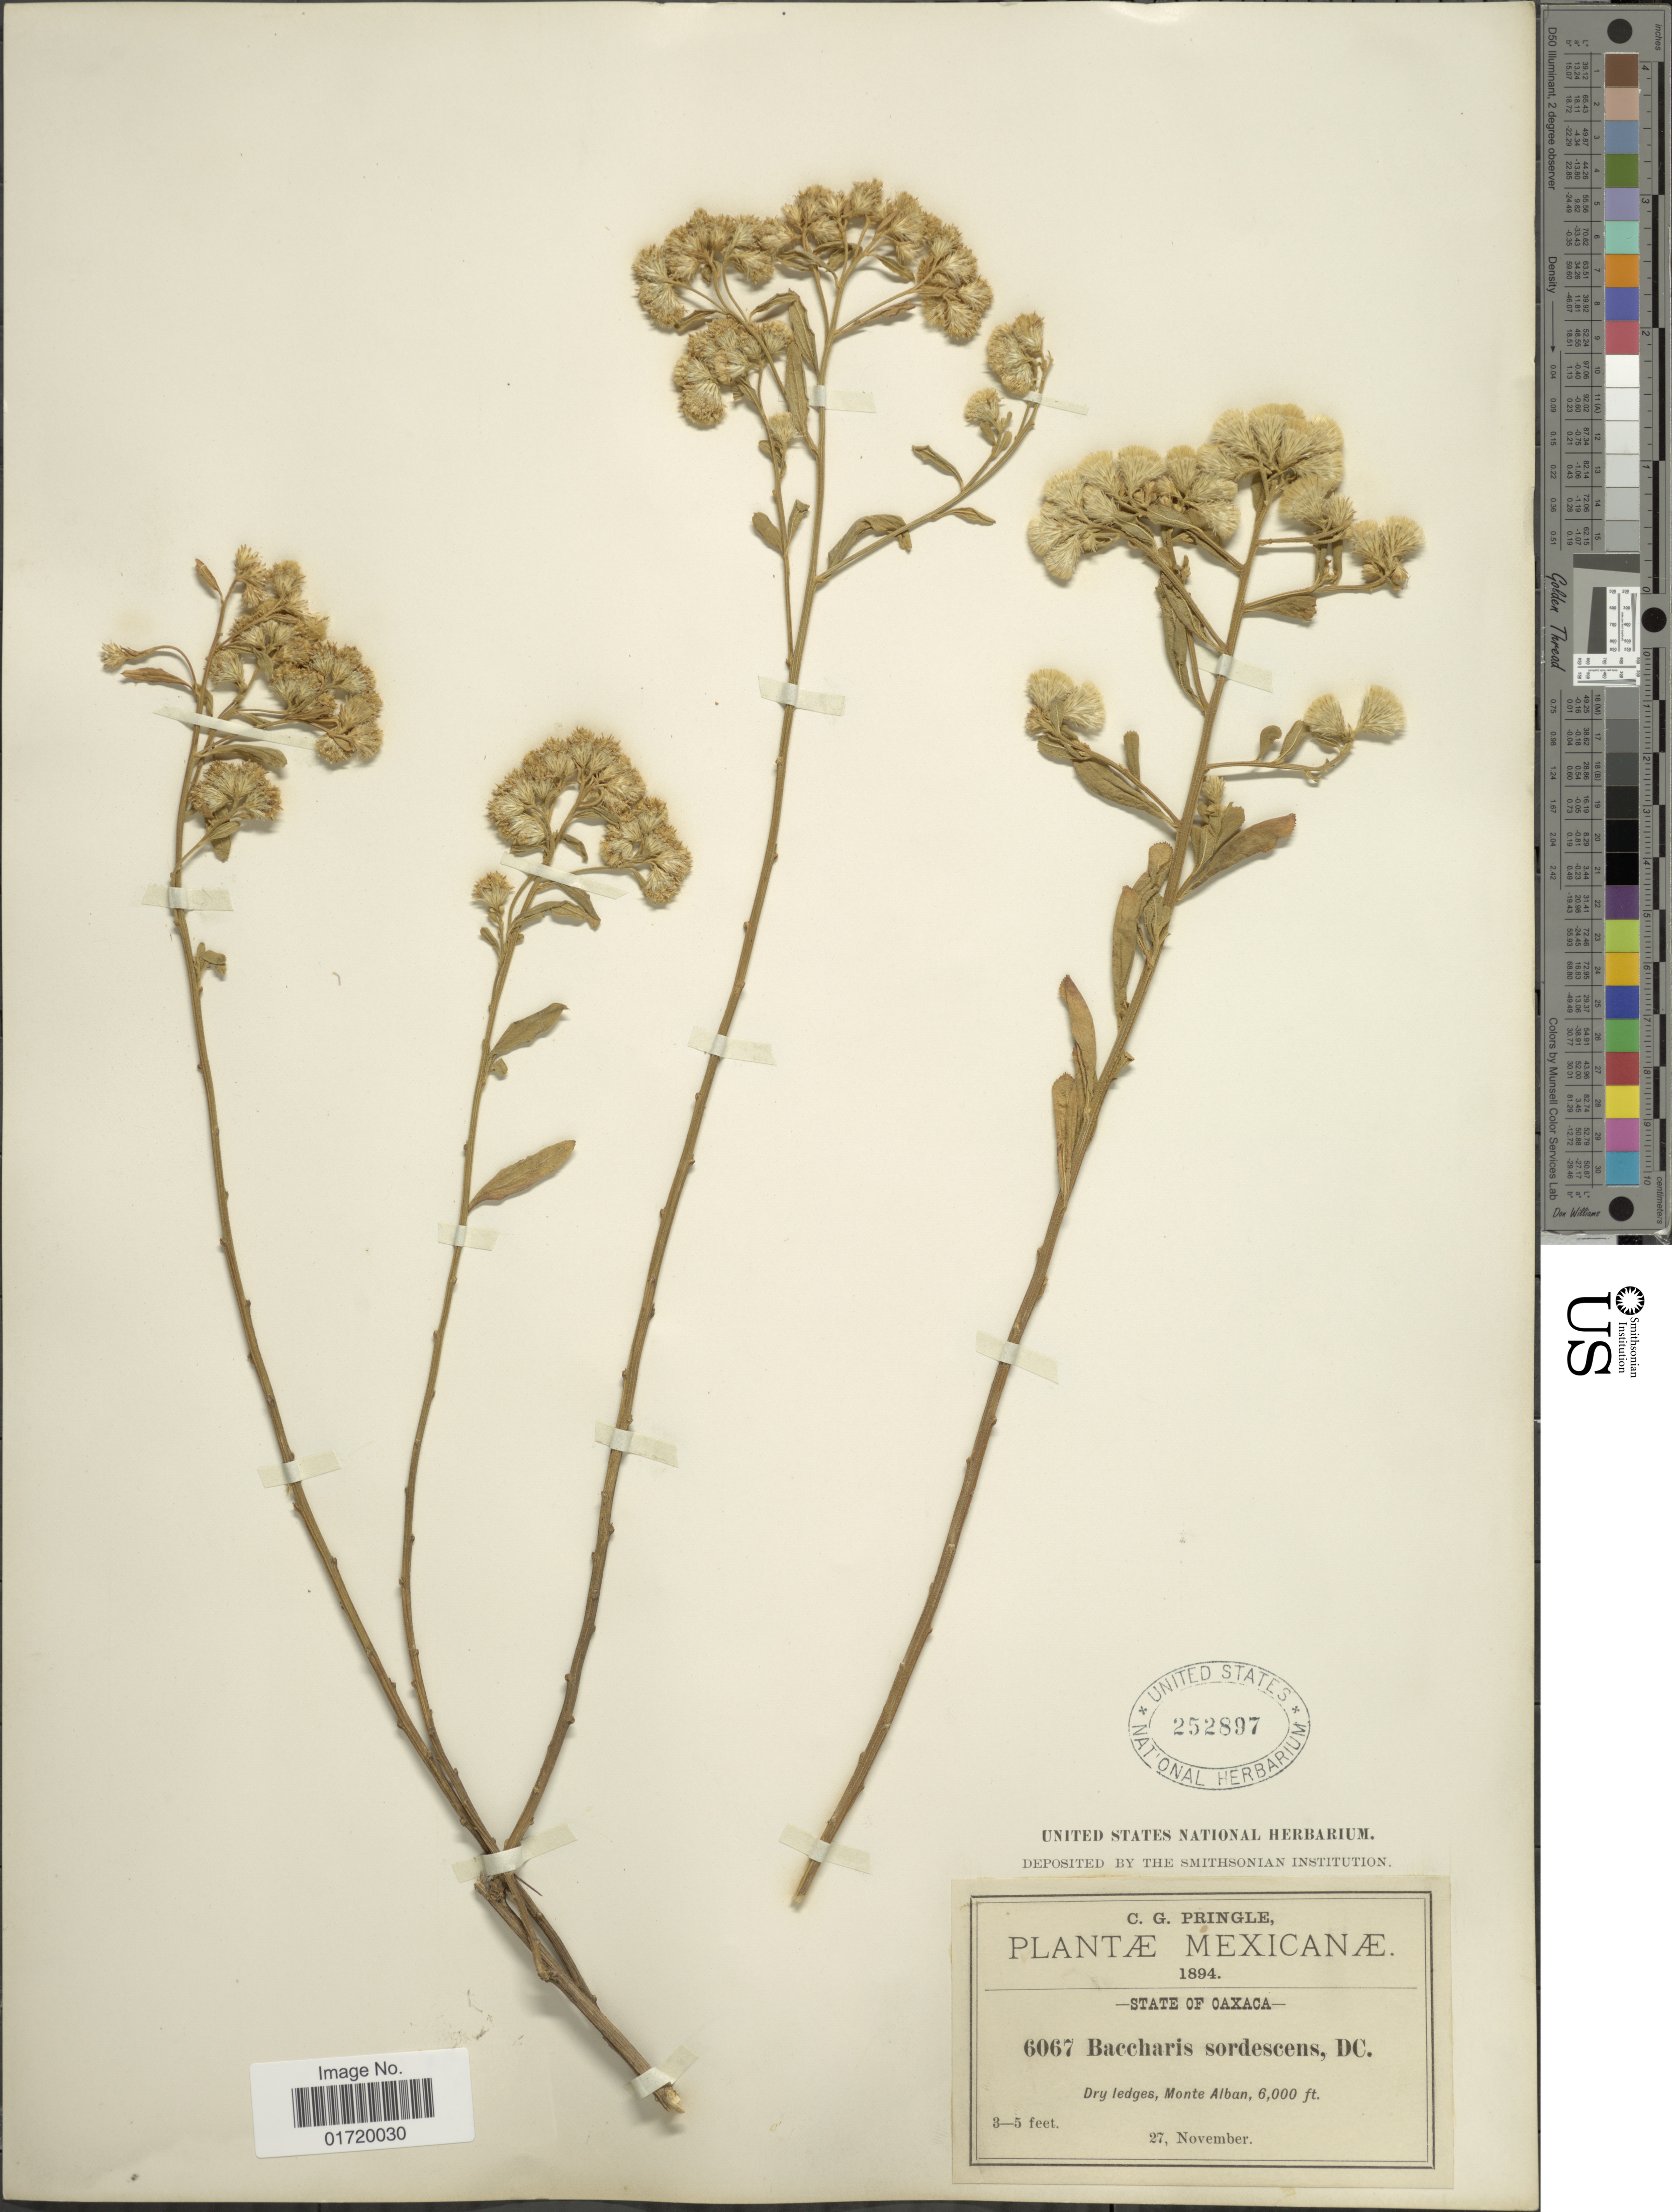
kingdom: Plantae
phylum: Tracheophyta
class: Magnoliopsida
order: Asterales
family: Asteraceae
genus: Baccharis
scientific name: Baccharis sordescens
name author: DC.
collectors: C. G. Pringle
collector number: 6067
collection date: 1894-11-27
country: Mexico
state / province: Oaxaca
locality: Mexicanae, Monte Alban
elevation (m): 1829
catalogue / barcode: US 252897